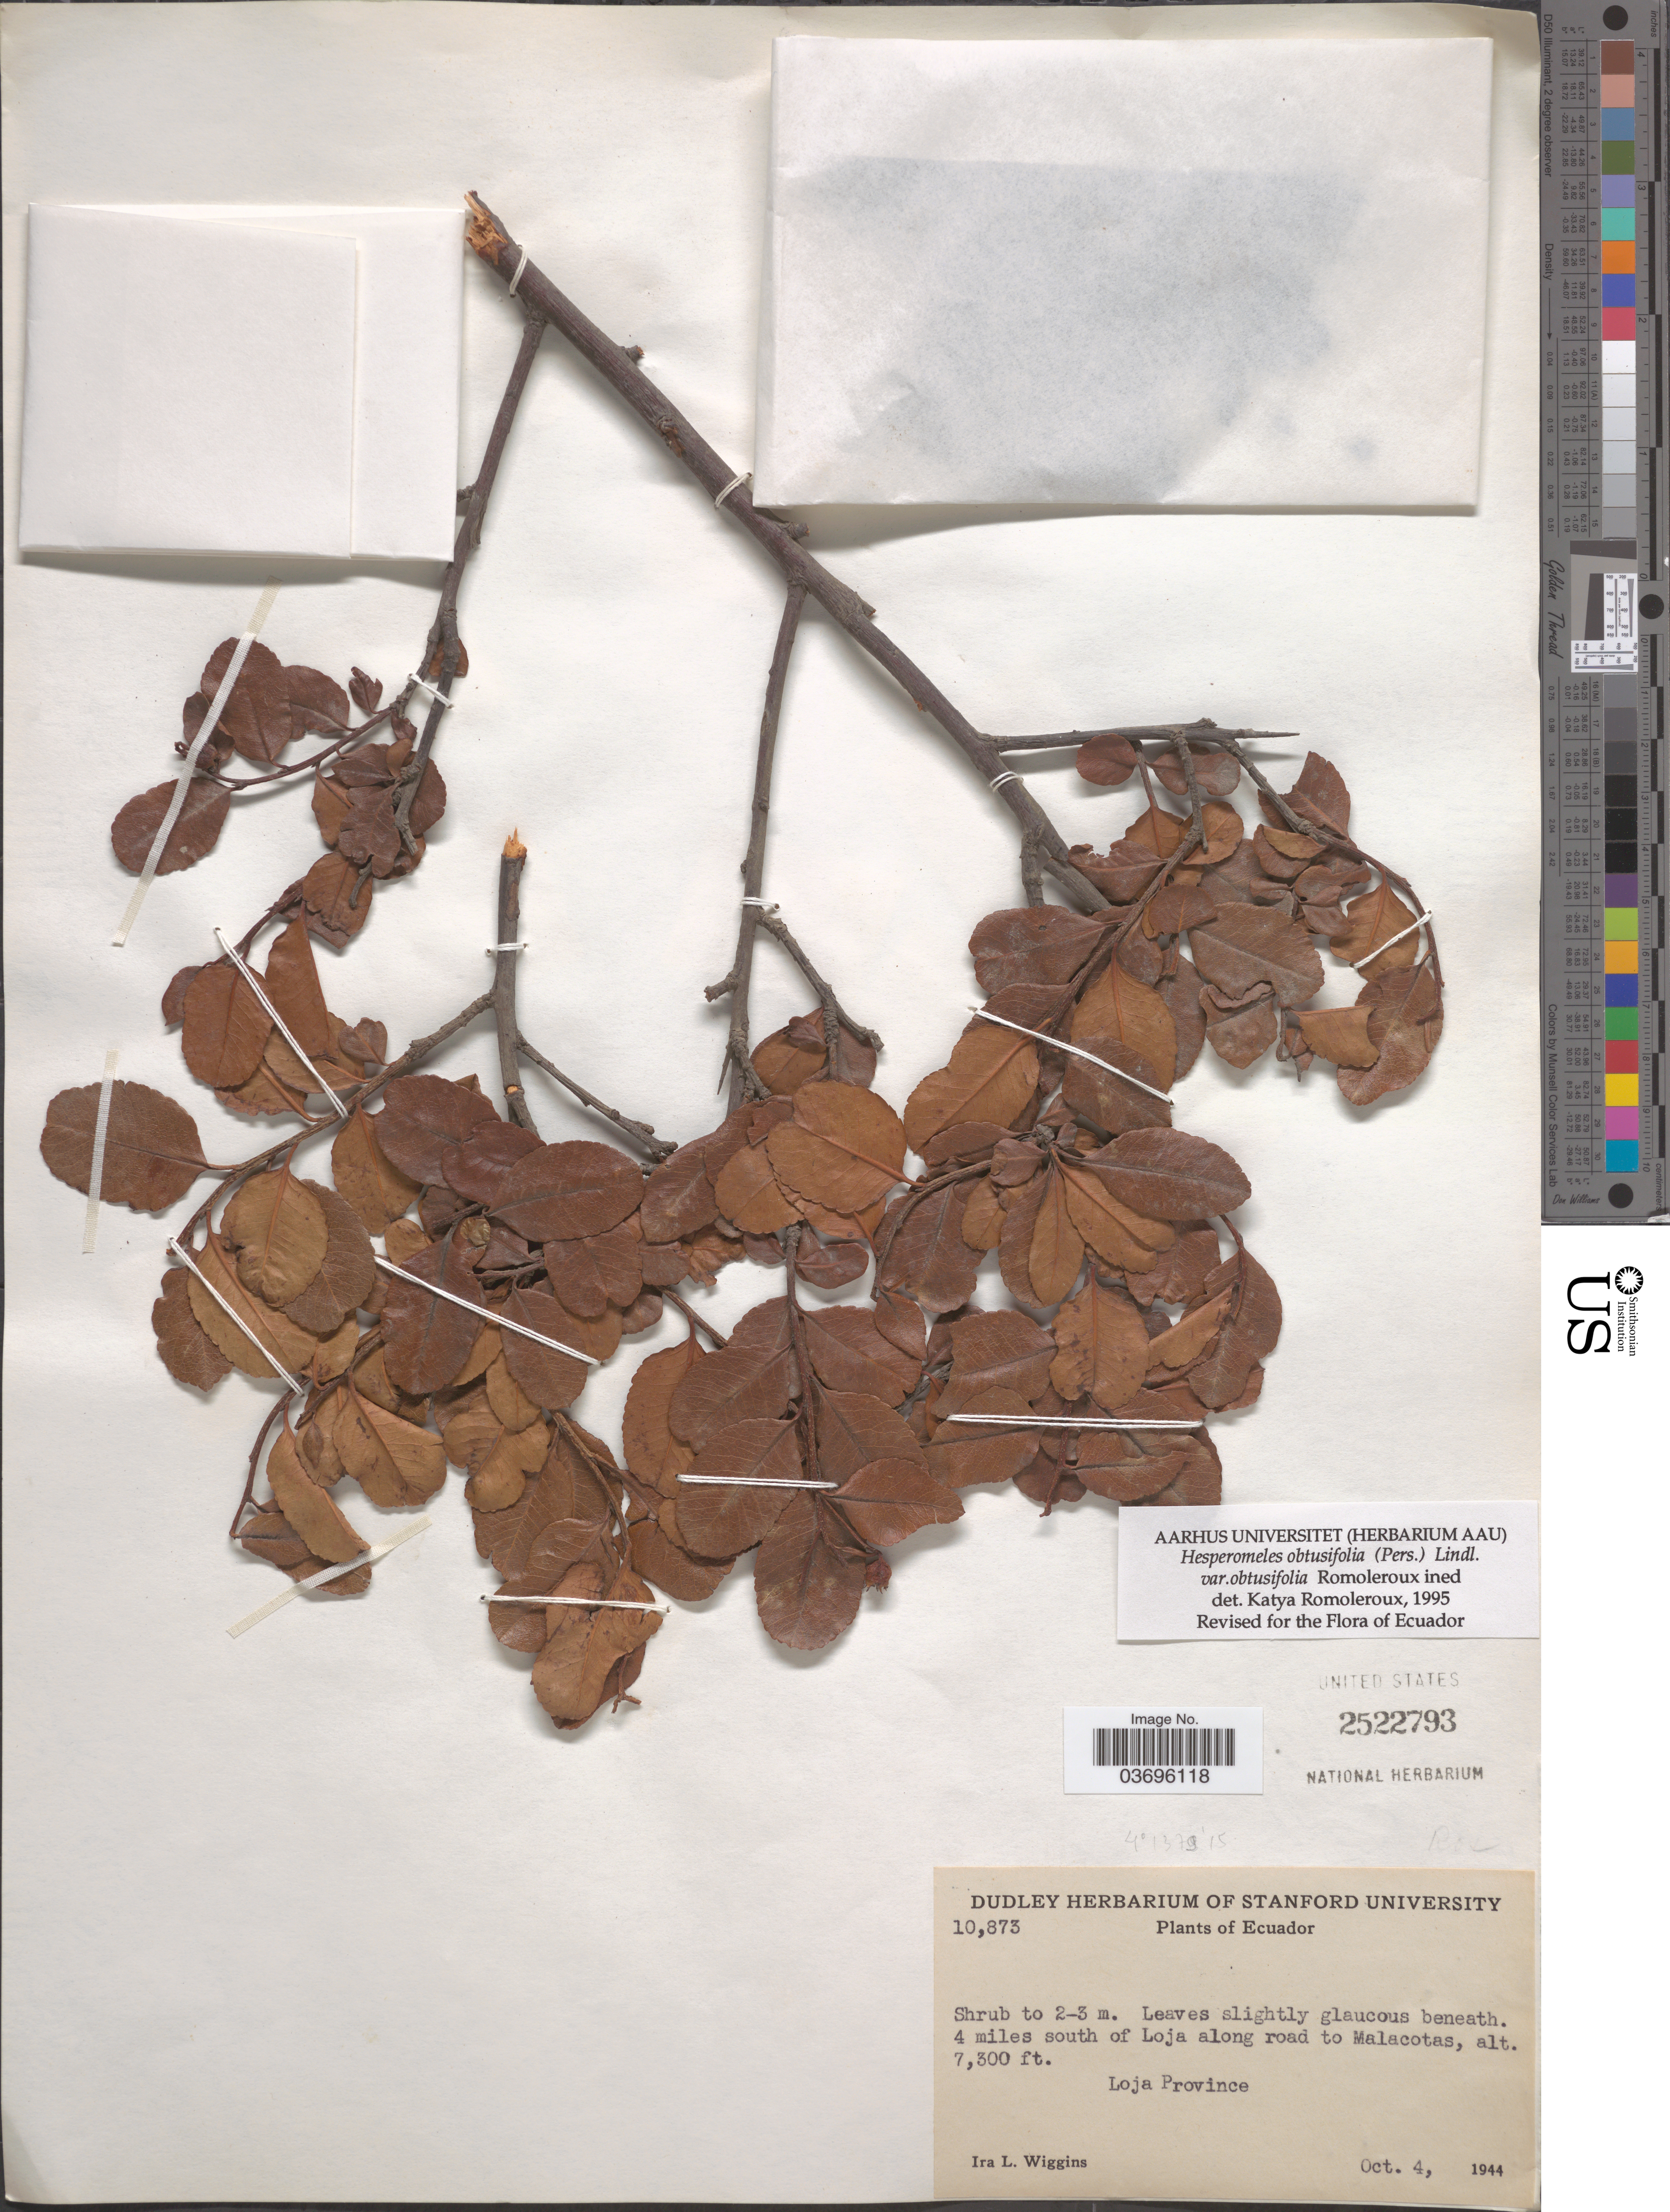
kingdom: Plantae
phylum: Tracheophyta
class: Magnoliopsida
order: Rosales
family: Rosaceae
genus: Hesperomeles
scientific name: Hesperomeles obtusifolia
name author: (Pers.) Lindl.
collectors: I. L. Wiggins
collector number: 10873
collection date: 1944-10-04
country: Ecuador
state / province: Loja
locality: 4 miles south of Loja along road to Malacotas.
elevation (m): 2225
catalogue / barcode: US 2522793